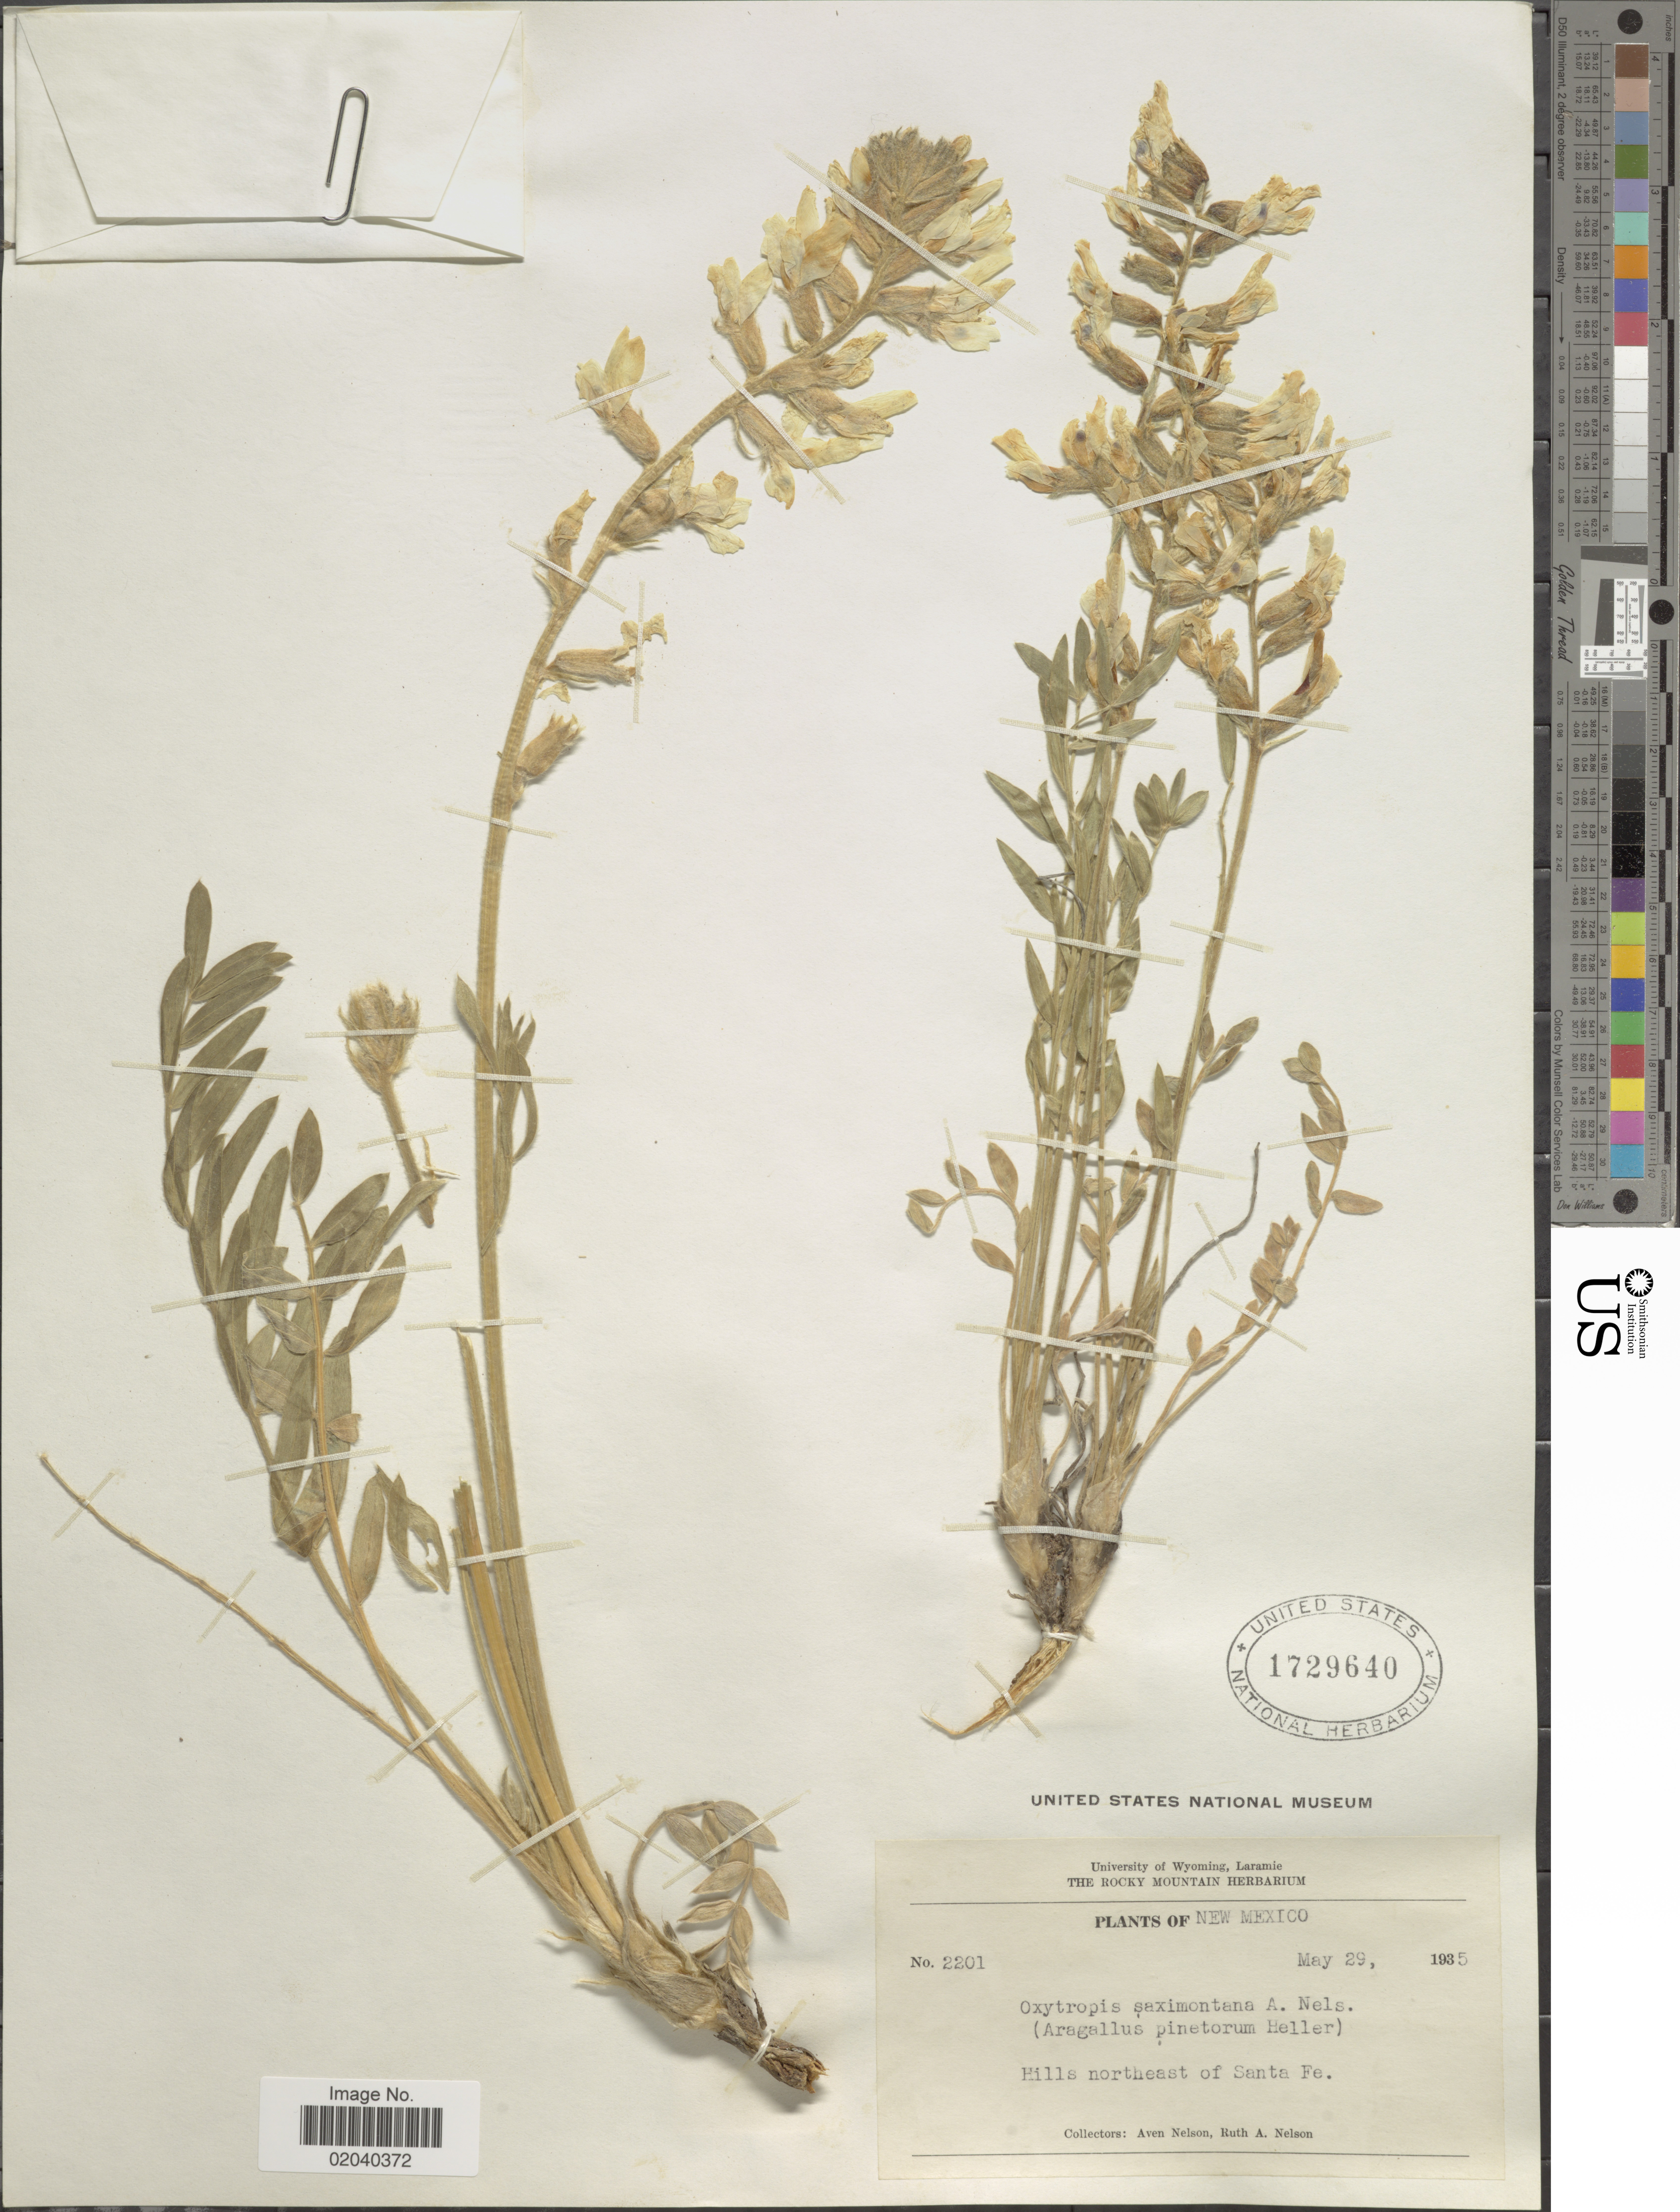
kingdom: Plantae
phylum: Tracheophyta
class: Magnoliopsida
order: Fabales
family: Fabaceae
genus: Oxytropis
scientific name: Oxytropis sericea var. sericea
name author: Nutt.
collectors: A. Nelson & R. A. Nelson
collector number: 2201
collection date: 1935-05-29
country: United States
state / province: New Mexico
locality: Hills northeast of Santa Fe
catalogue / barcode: US 1729640